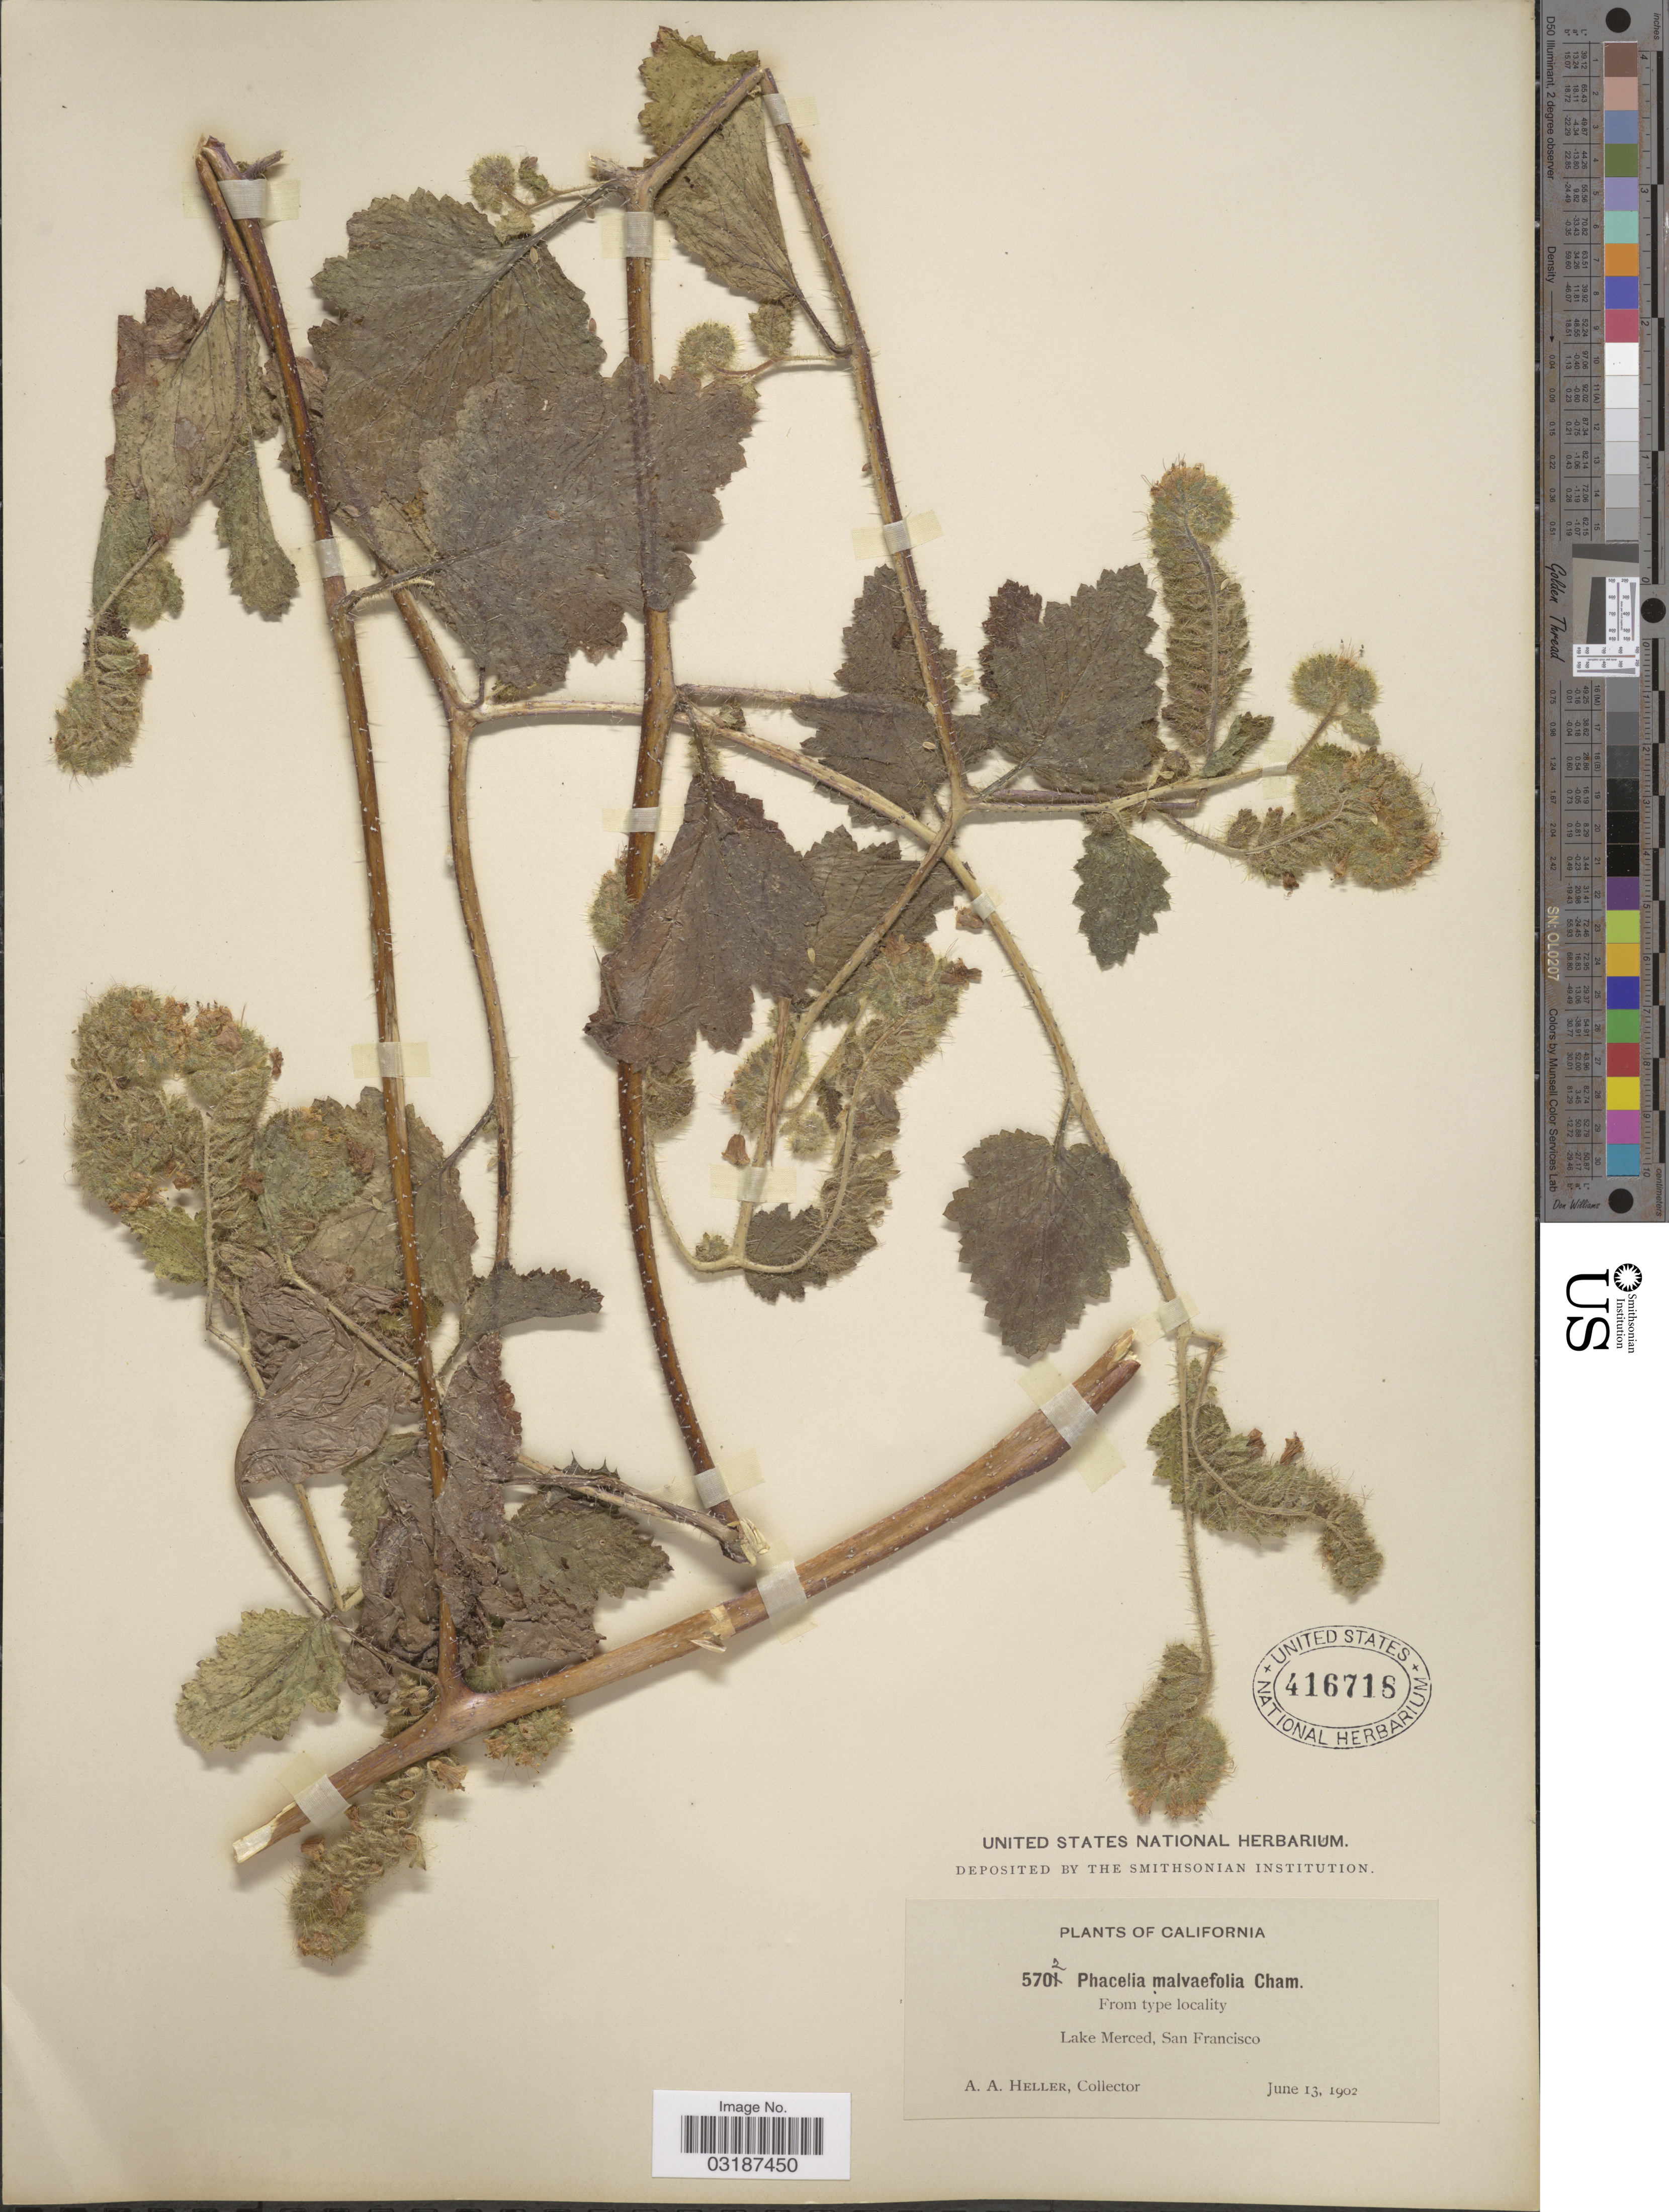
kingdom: Plantae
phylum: Tracheophyta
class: Magnoliopsida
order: Boraginales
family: Hydrophyllaceae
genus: Phacelia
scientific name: Phacelia malvifolia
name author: Cham.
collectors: A. A. Heller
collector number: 5702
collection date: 1902-06-13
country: United States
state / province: California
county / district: San Francisco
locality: Lake Merced, San Francisco.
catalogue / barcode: US 416718